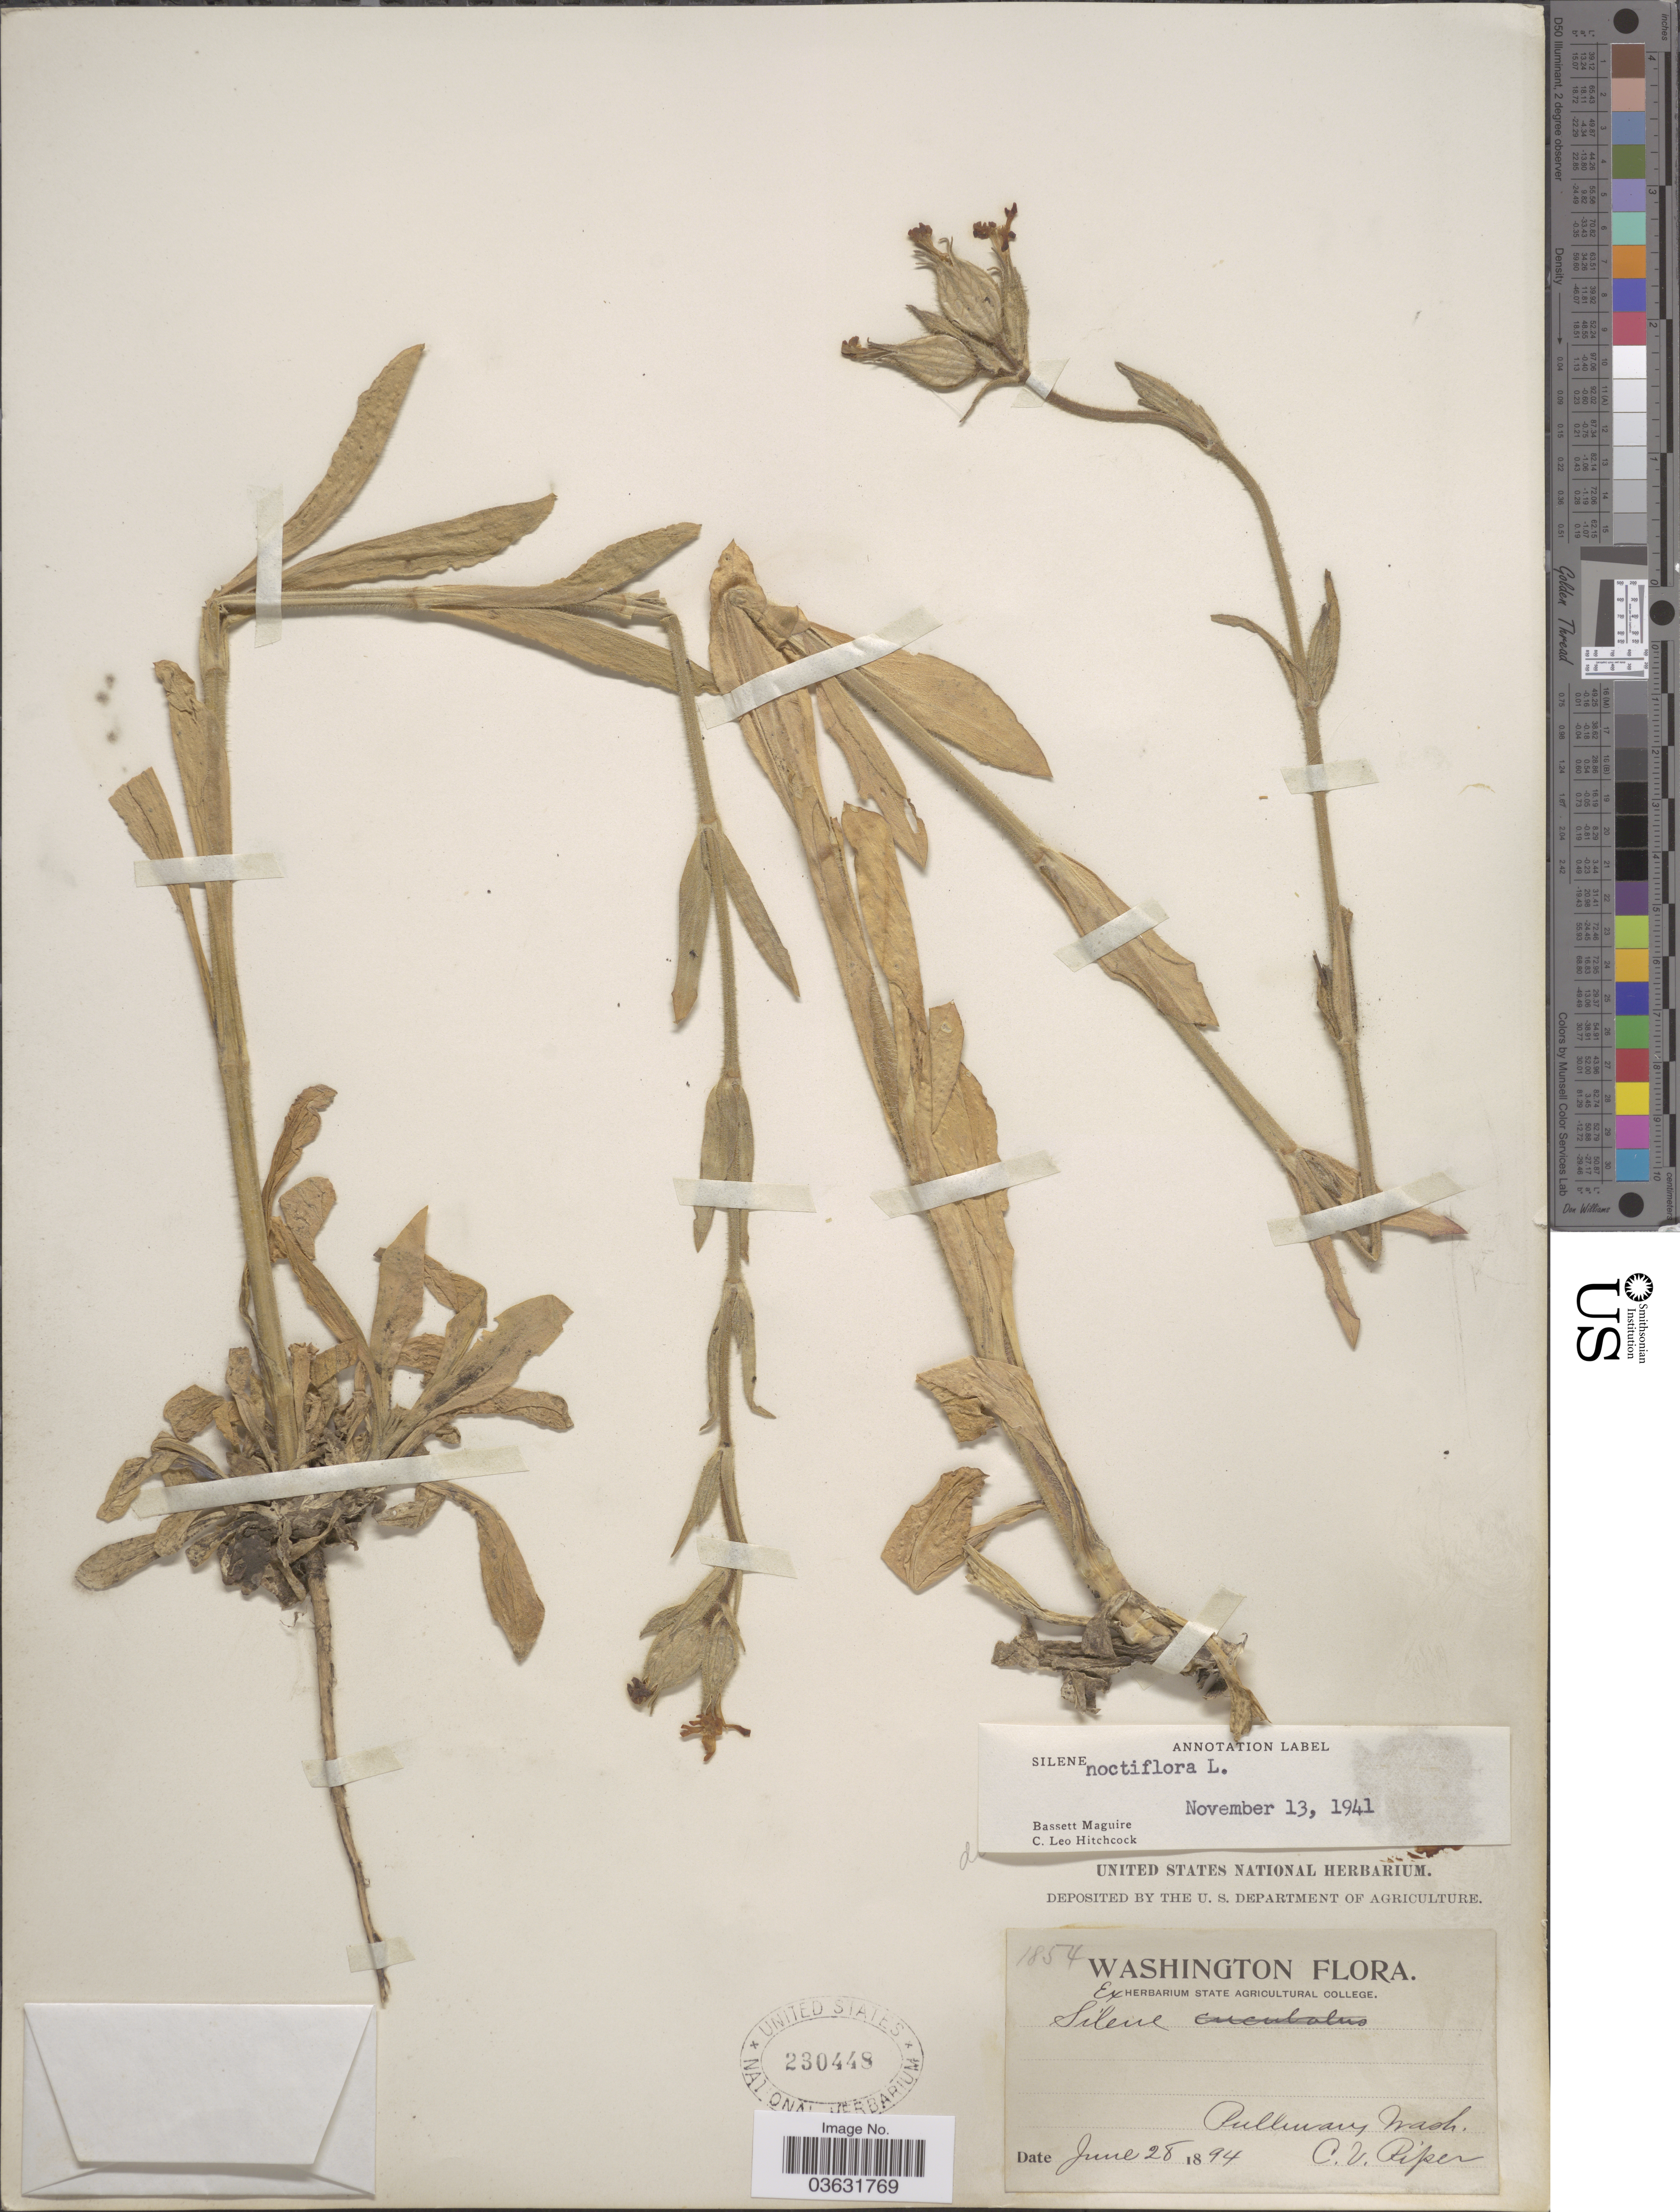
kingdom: Plantae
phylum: Tracheophyta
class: Magnoliopsida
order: Caryophyllales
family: Caryophyllaceae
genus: Silene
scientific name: Silene noctiflora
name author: L.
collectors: C. V. Piper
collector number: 1854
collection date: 1894-06-28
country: United States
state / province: Washington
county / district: Whitman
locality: Pullman.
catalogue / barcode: US 230448